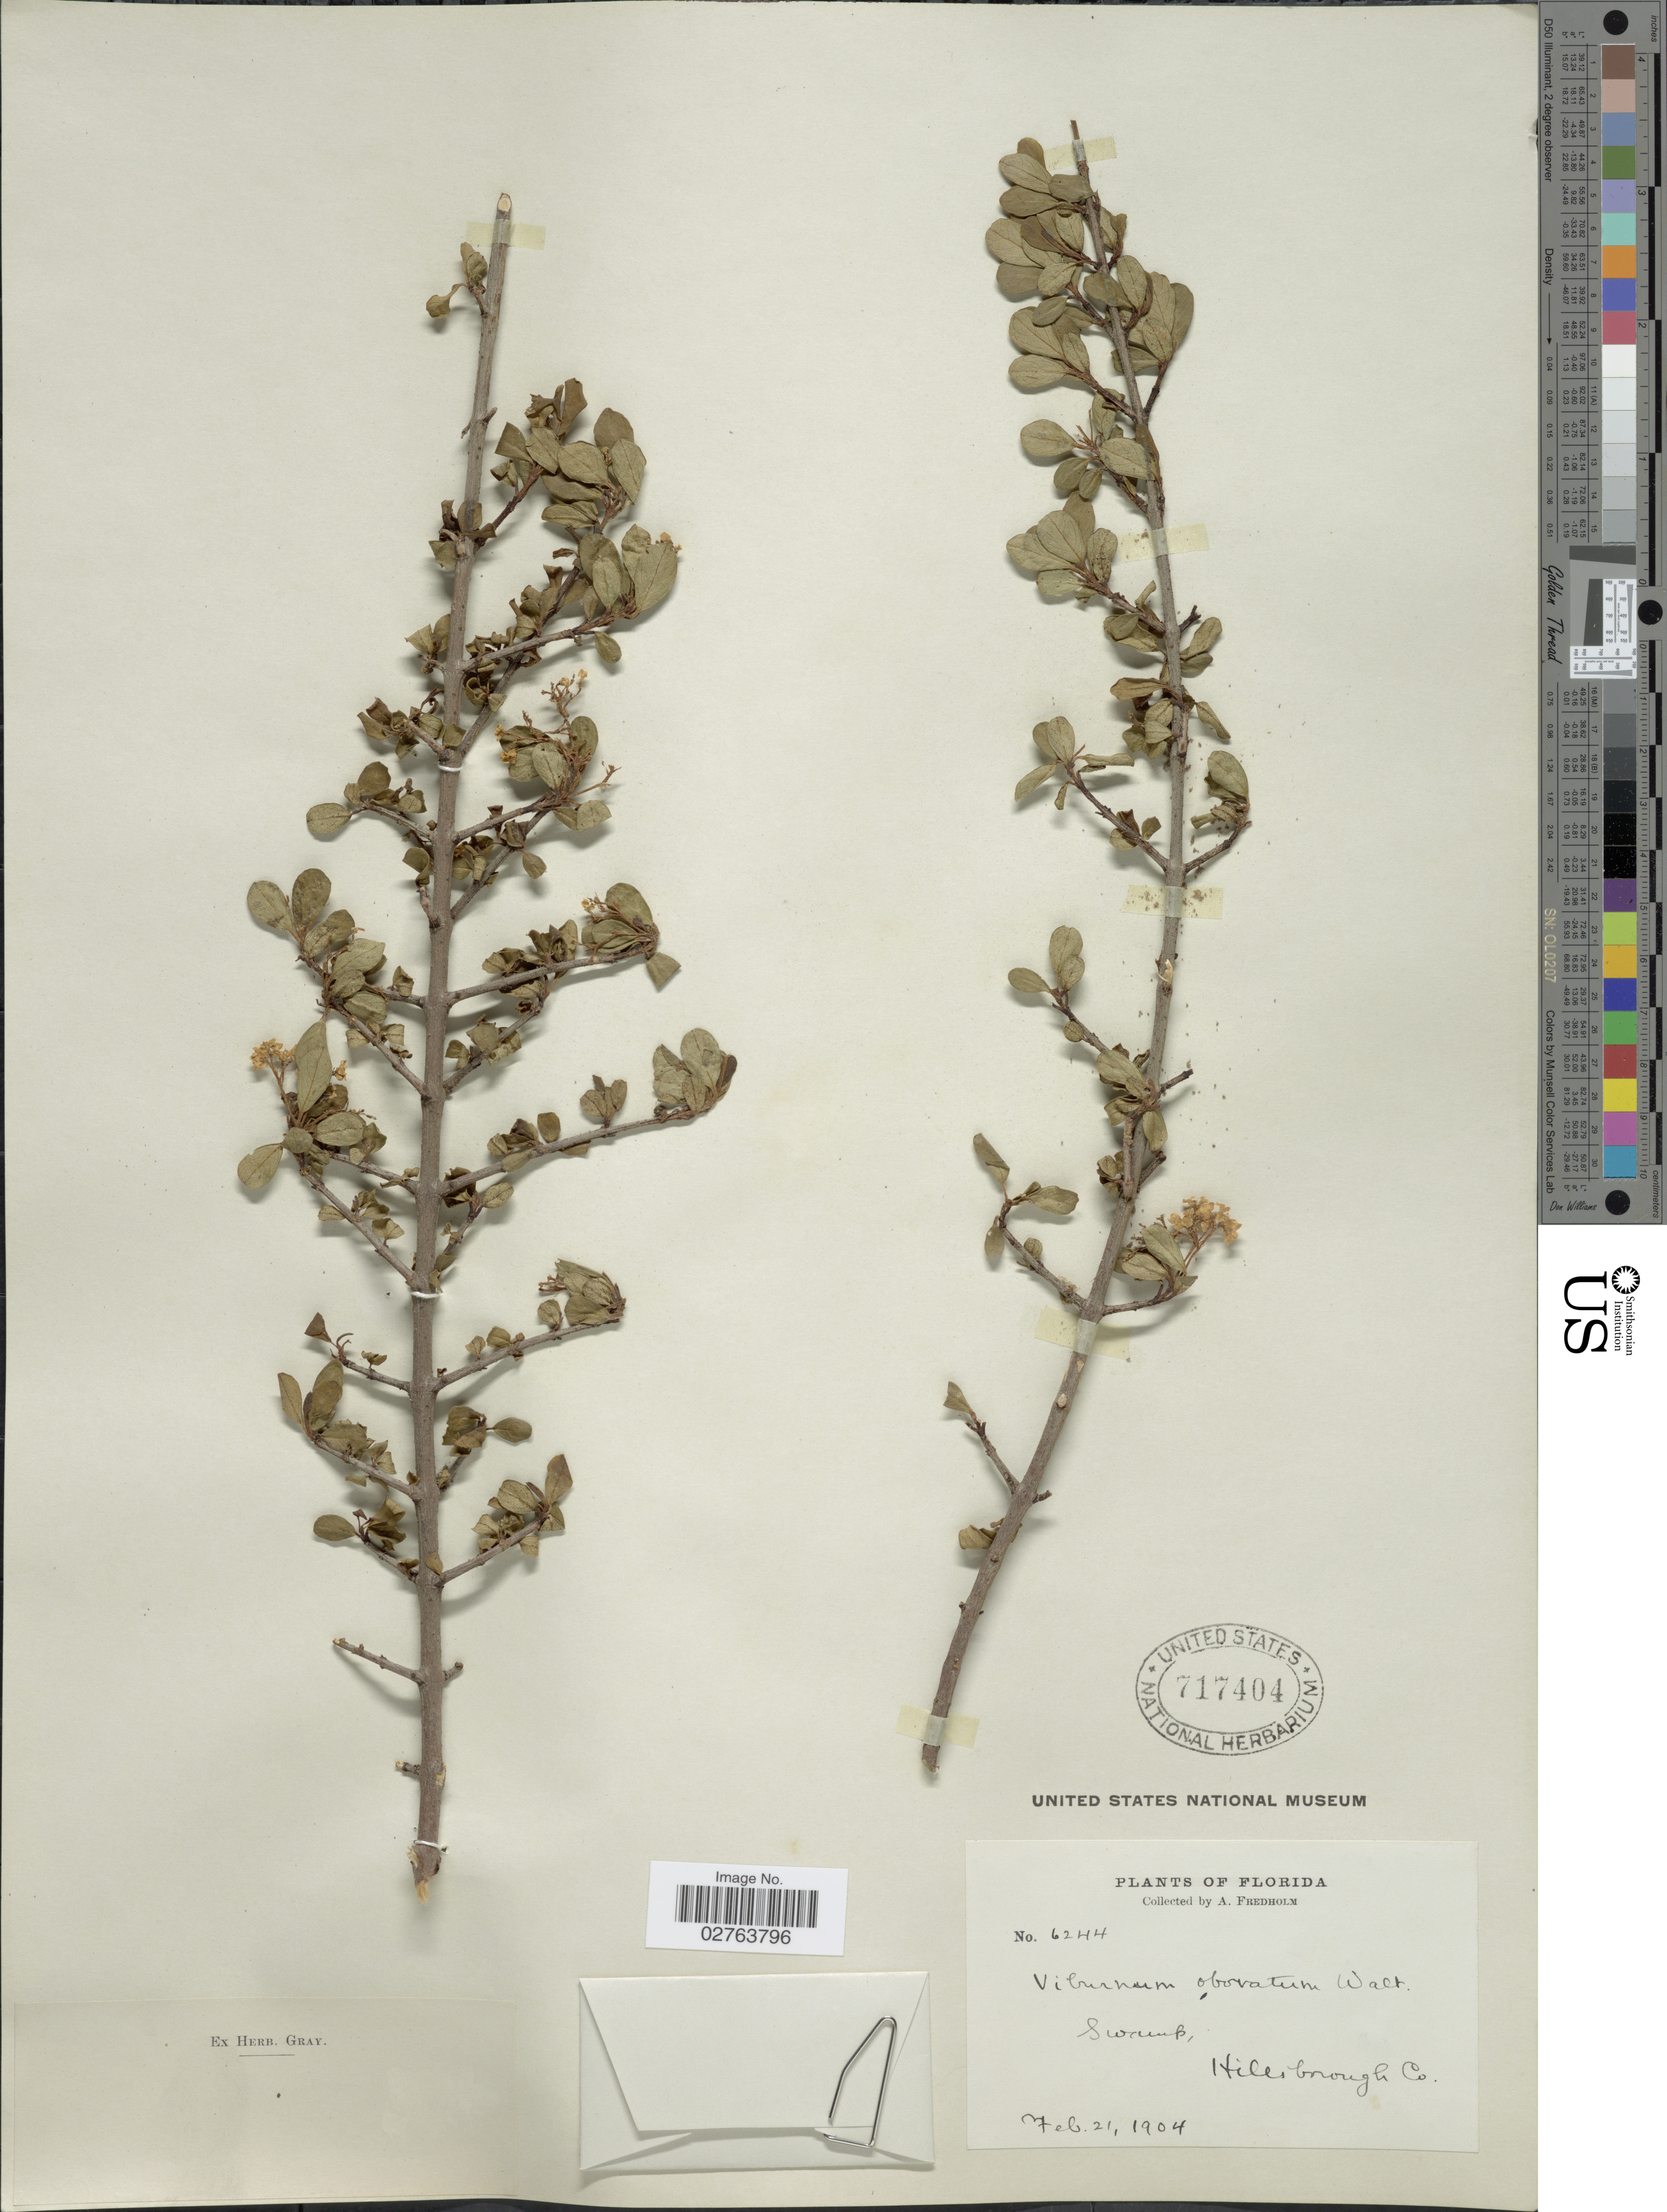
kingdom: Plantae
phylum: Tracheophyta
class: Magnoliopsida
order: Dipsacales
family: Viburnaceae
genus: Viburnum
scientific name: Viburnum obovatum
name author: Walter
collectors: A. Fredholm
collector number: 6244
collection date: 1904-02-21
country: United States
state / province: Florida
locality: Hillsbrough Co.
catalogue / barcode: US 717404